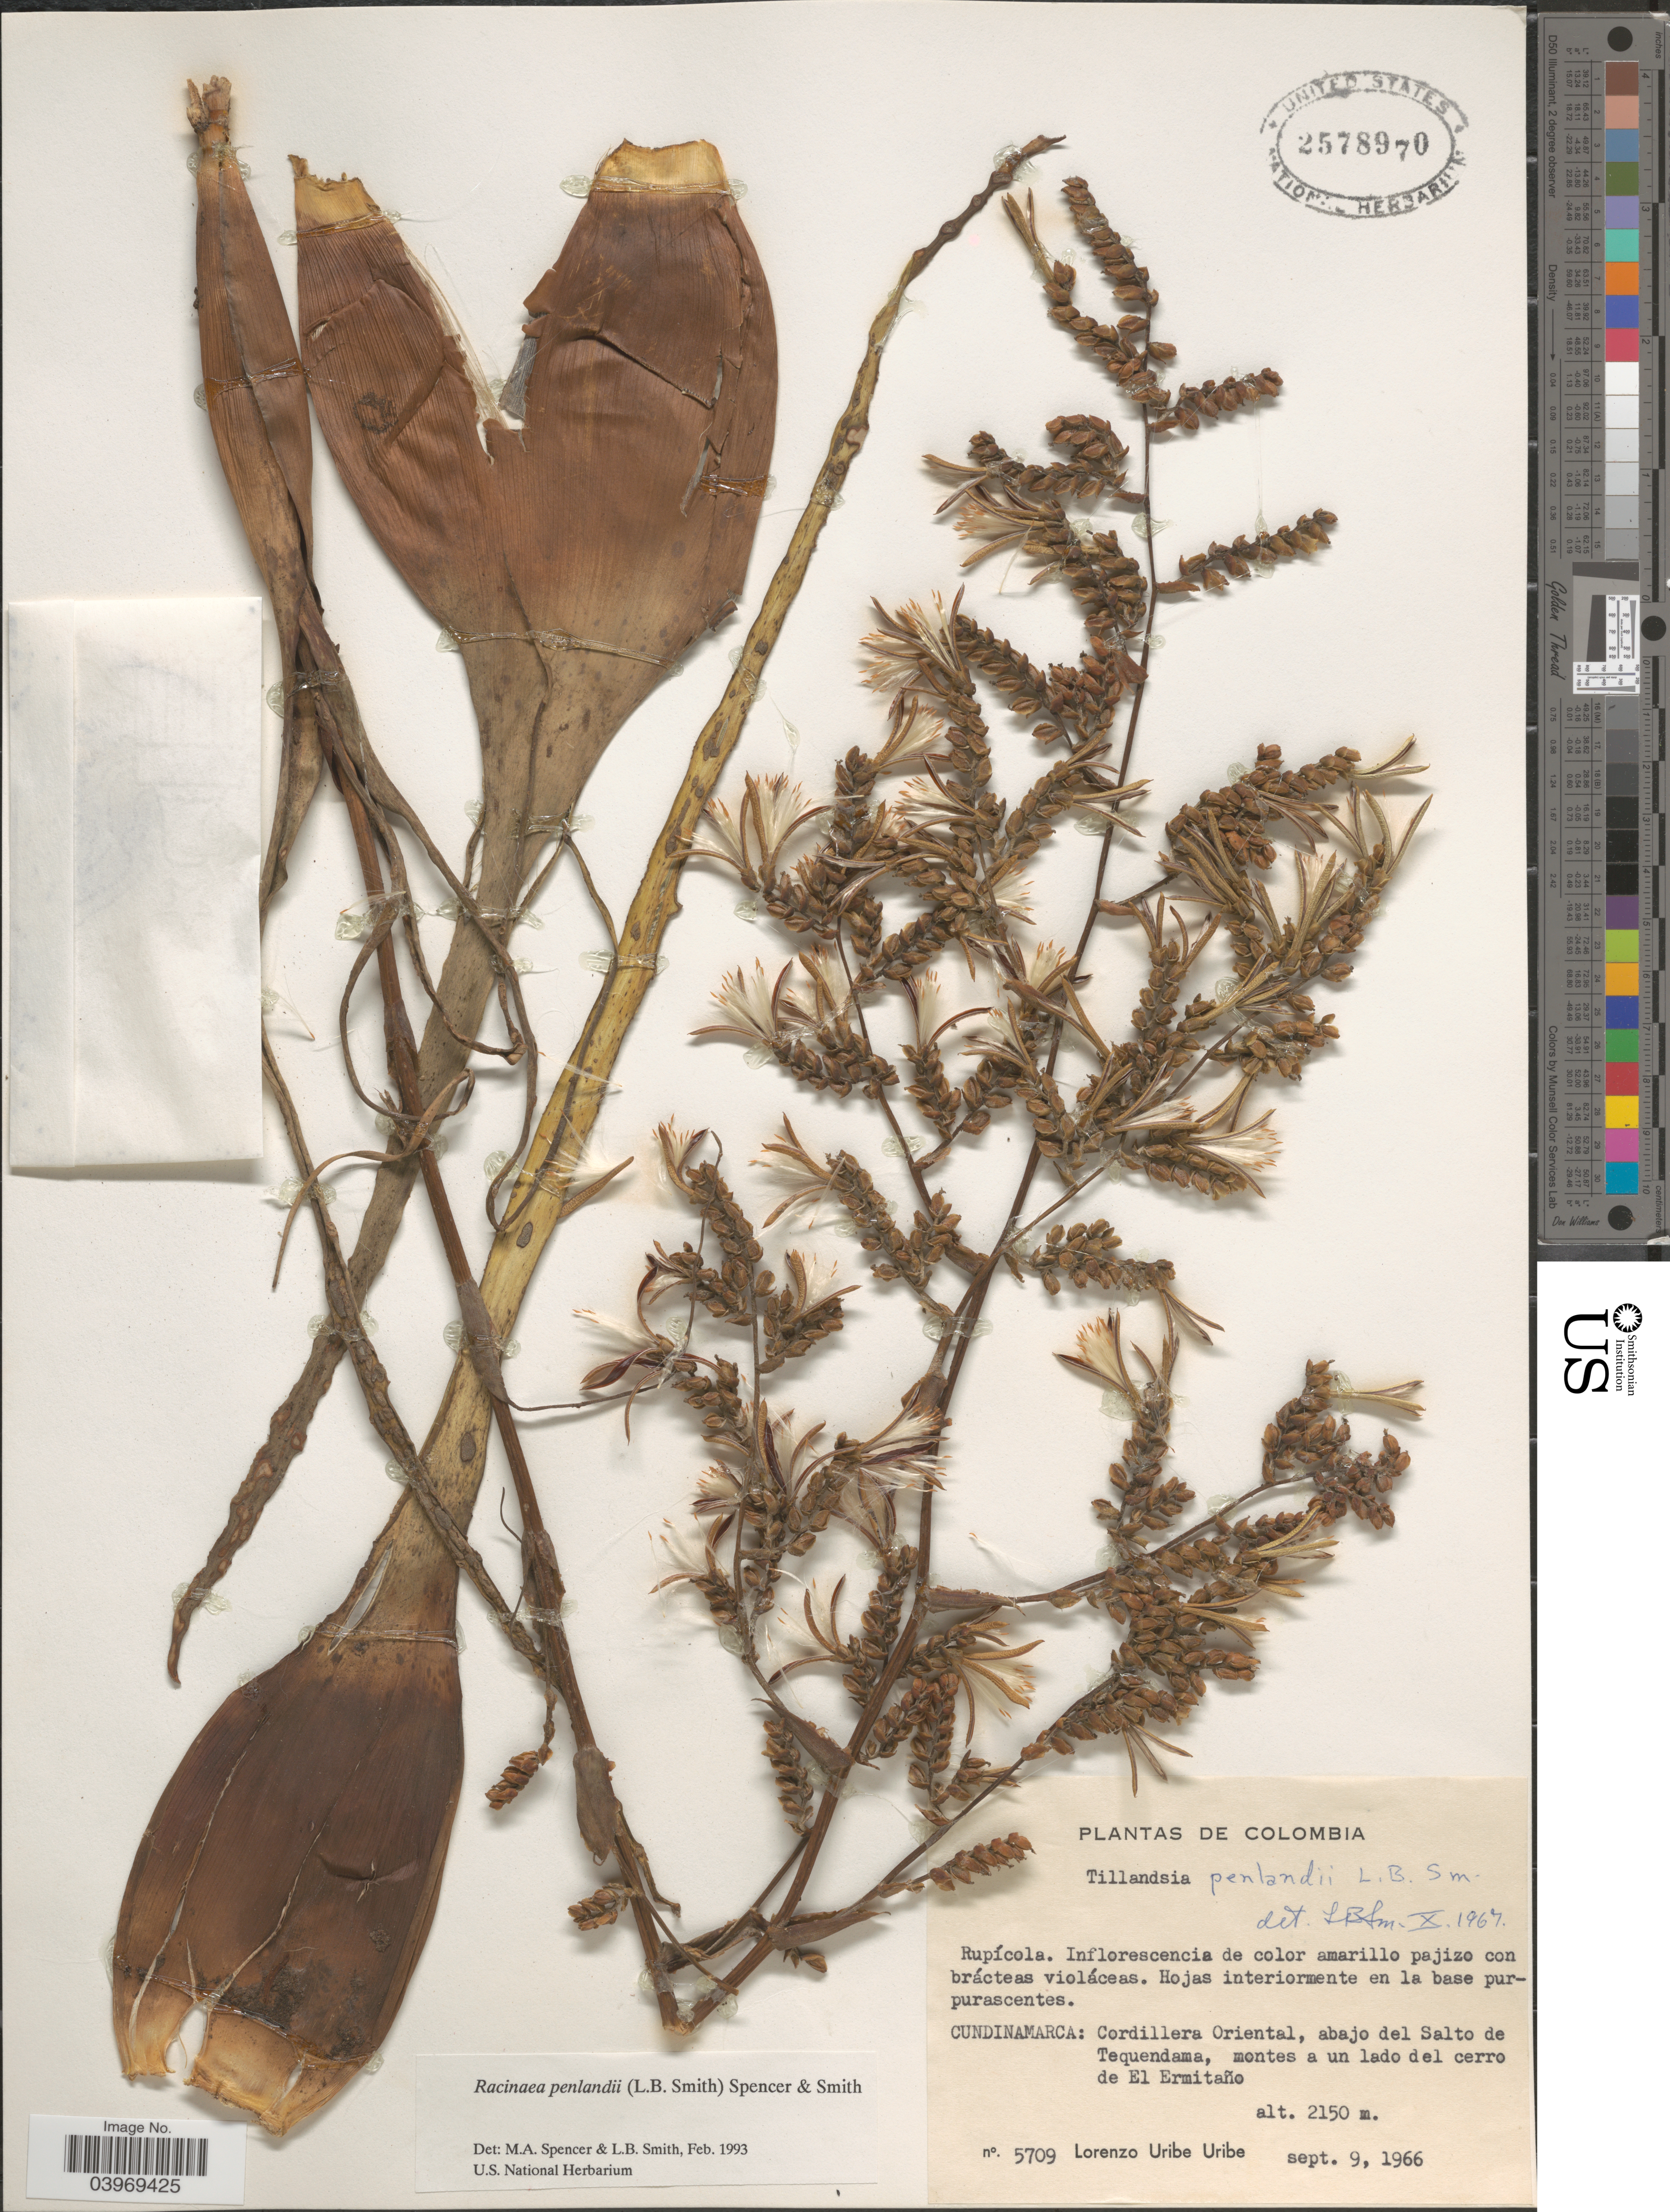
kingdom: Plantae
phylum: Tracheophyta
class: Liliopsida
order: Poales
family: Bromeliaceae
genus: Racinaea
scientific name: Racinaea penlandii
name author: (L.B. Sm.) M.A. Spencer & L.B. Sm.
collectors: L. Uribe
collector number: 5709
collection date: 1966-09-09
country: Colombia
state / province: Cundinamarca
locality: Cordillera Oriental, abajo del Salto de Tequendama, montes a un lado del cerro de El Ermitaño.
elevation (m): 2150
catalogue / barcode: US 2578970